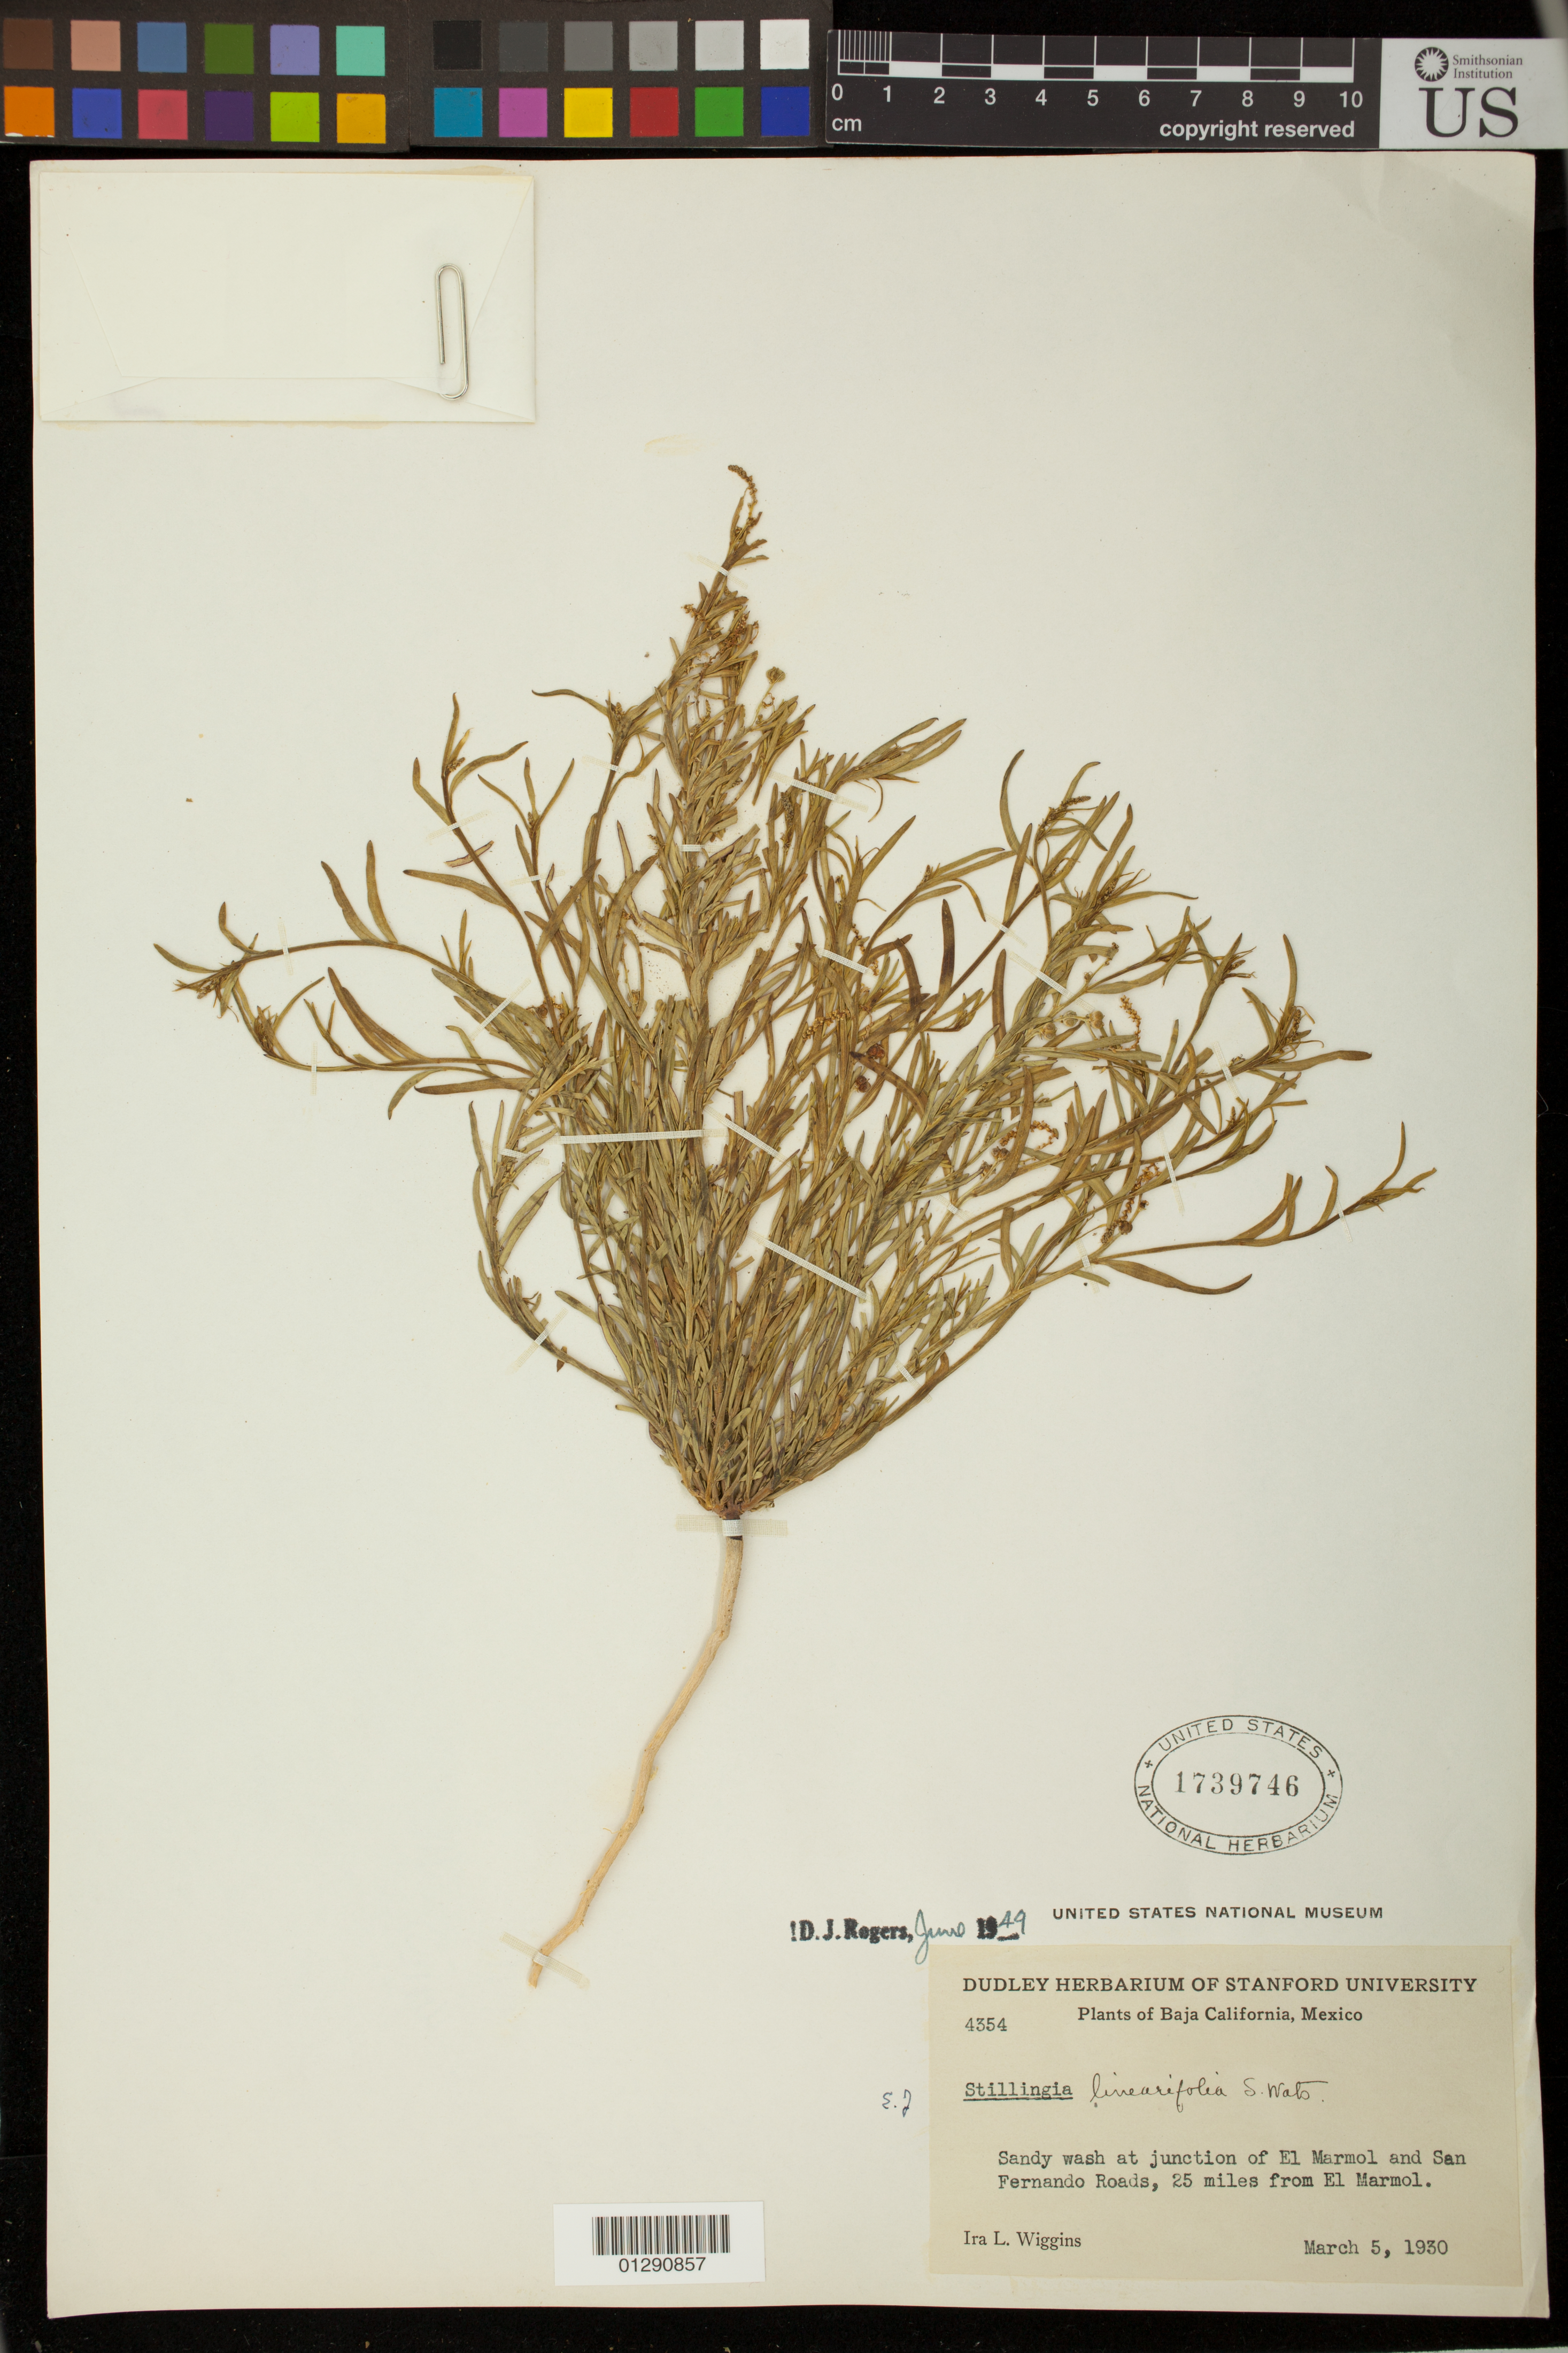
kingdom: Plantae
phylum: Tracheophyta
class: Magnoliopsida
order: Malpighiales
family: Euphorbiaceae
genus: Stillingia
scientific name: Stillingia linearifolia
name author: S. Watson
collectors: I. L. Wiggins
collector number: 4354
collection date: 1930-03-05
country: Mexico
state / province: Baja California Norte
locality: Sandy wash at junction of El Marmol and San Fernando Roads, 25 miles from El Marmol.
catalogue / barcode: US 1739746